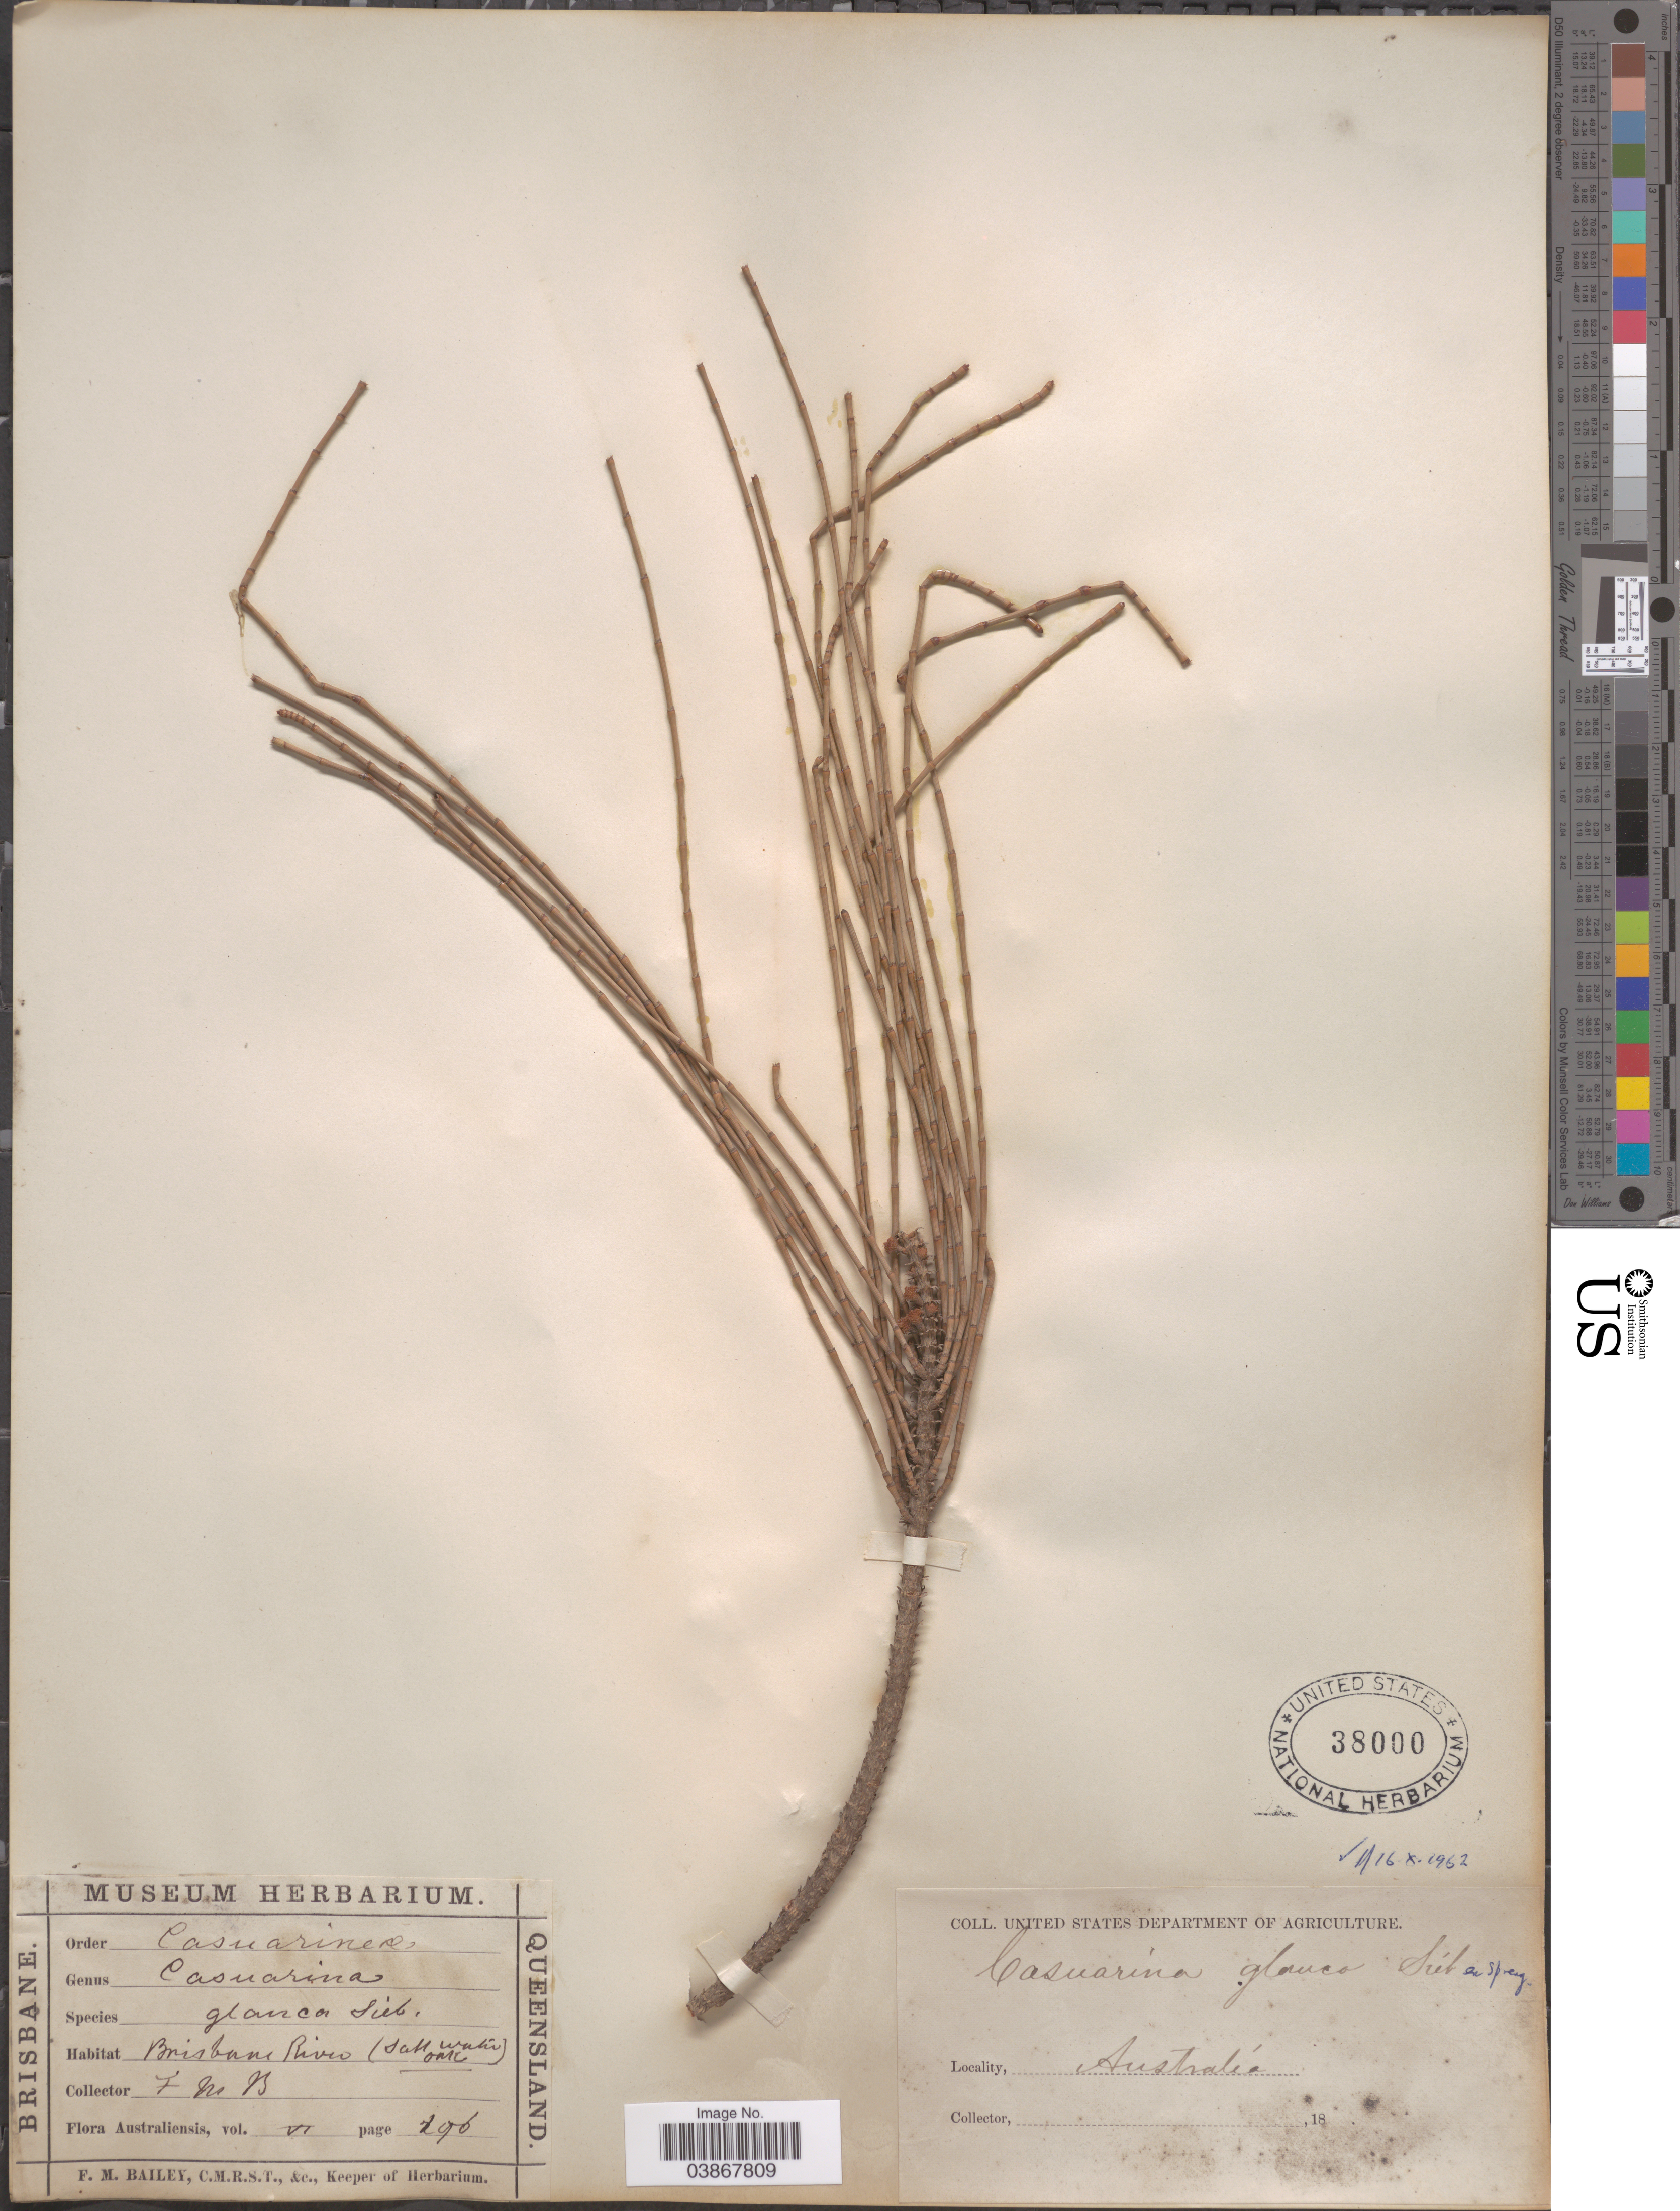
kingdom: Plantae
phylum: Tracheophyta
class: Magnoliopsida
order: Fagales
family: Casuarinaceae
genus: Casuarina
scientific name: Casuarina glauca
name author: Sieber ex Spreng.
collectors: F. M. Bailey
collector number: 296?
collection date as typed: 18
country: Australia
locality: Brisbane River.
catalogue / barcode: US 38000